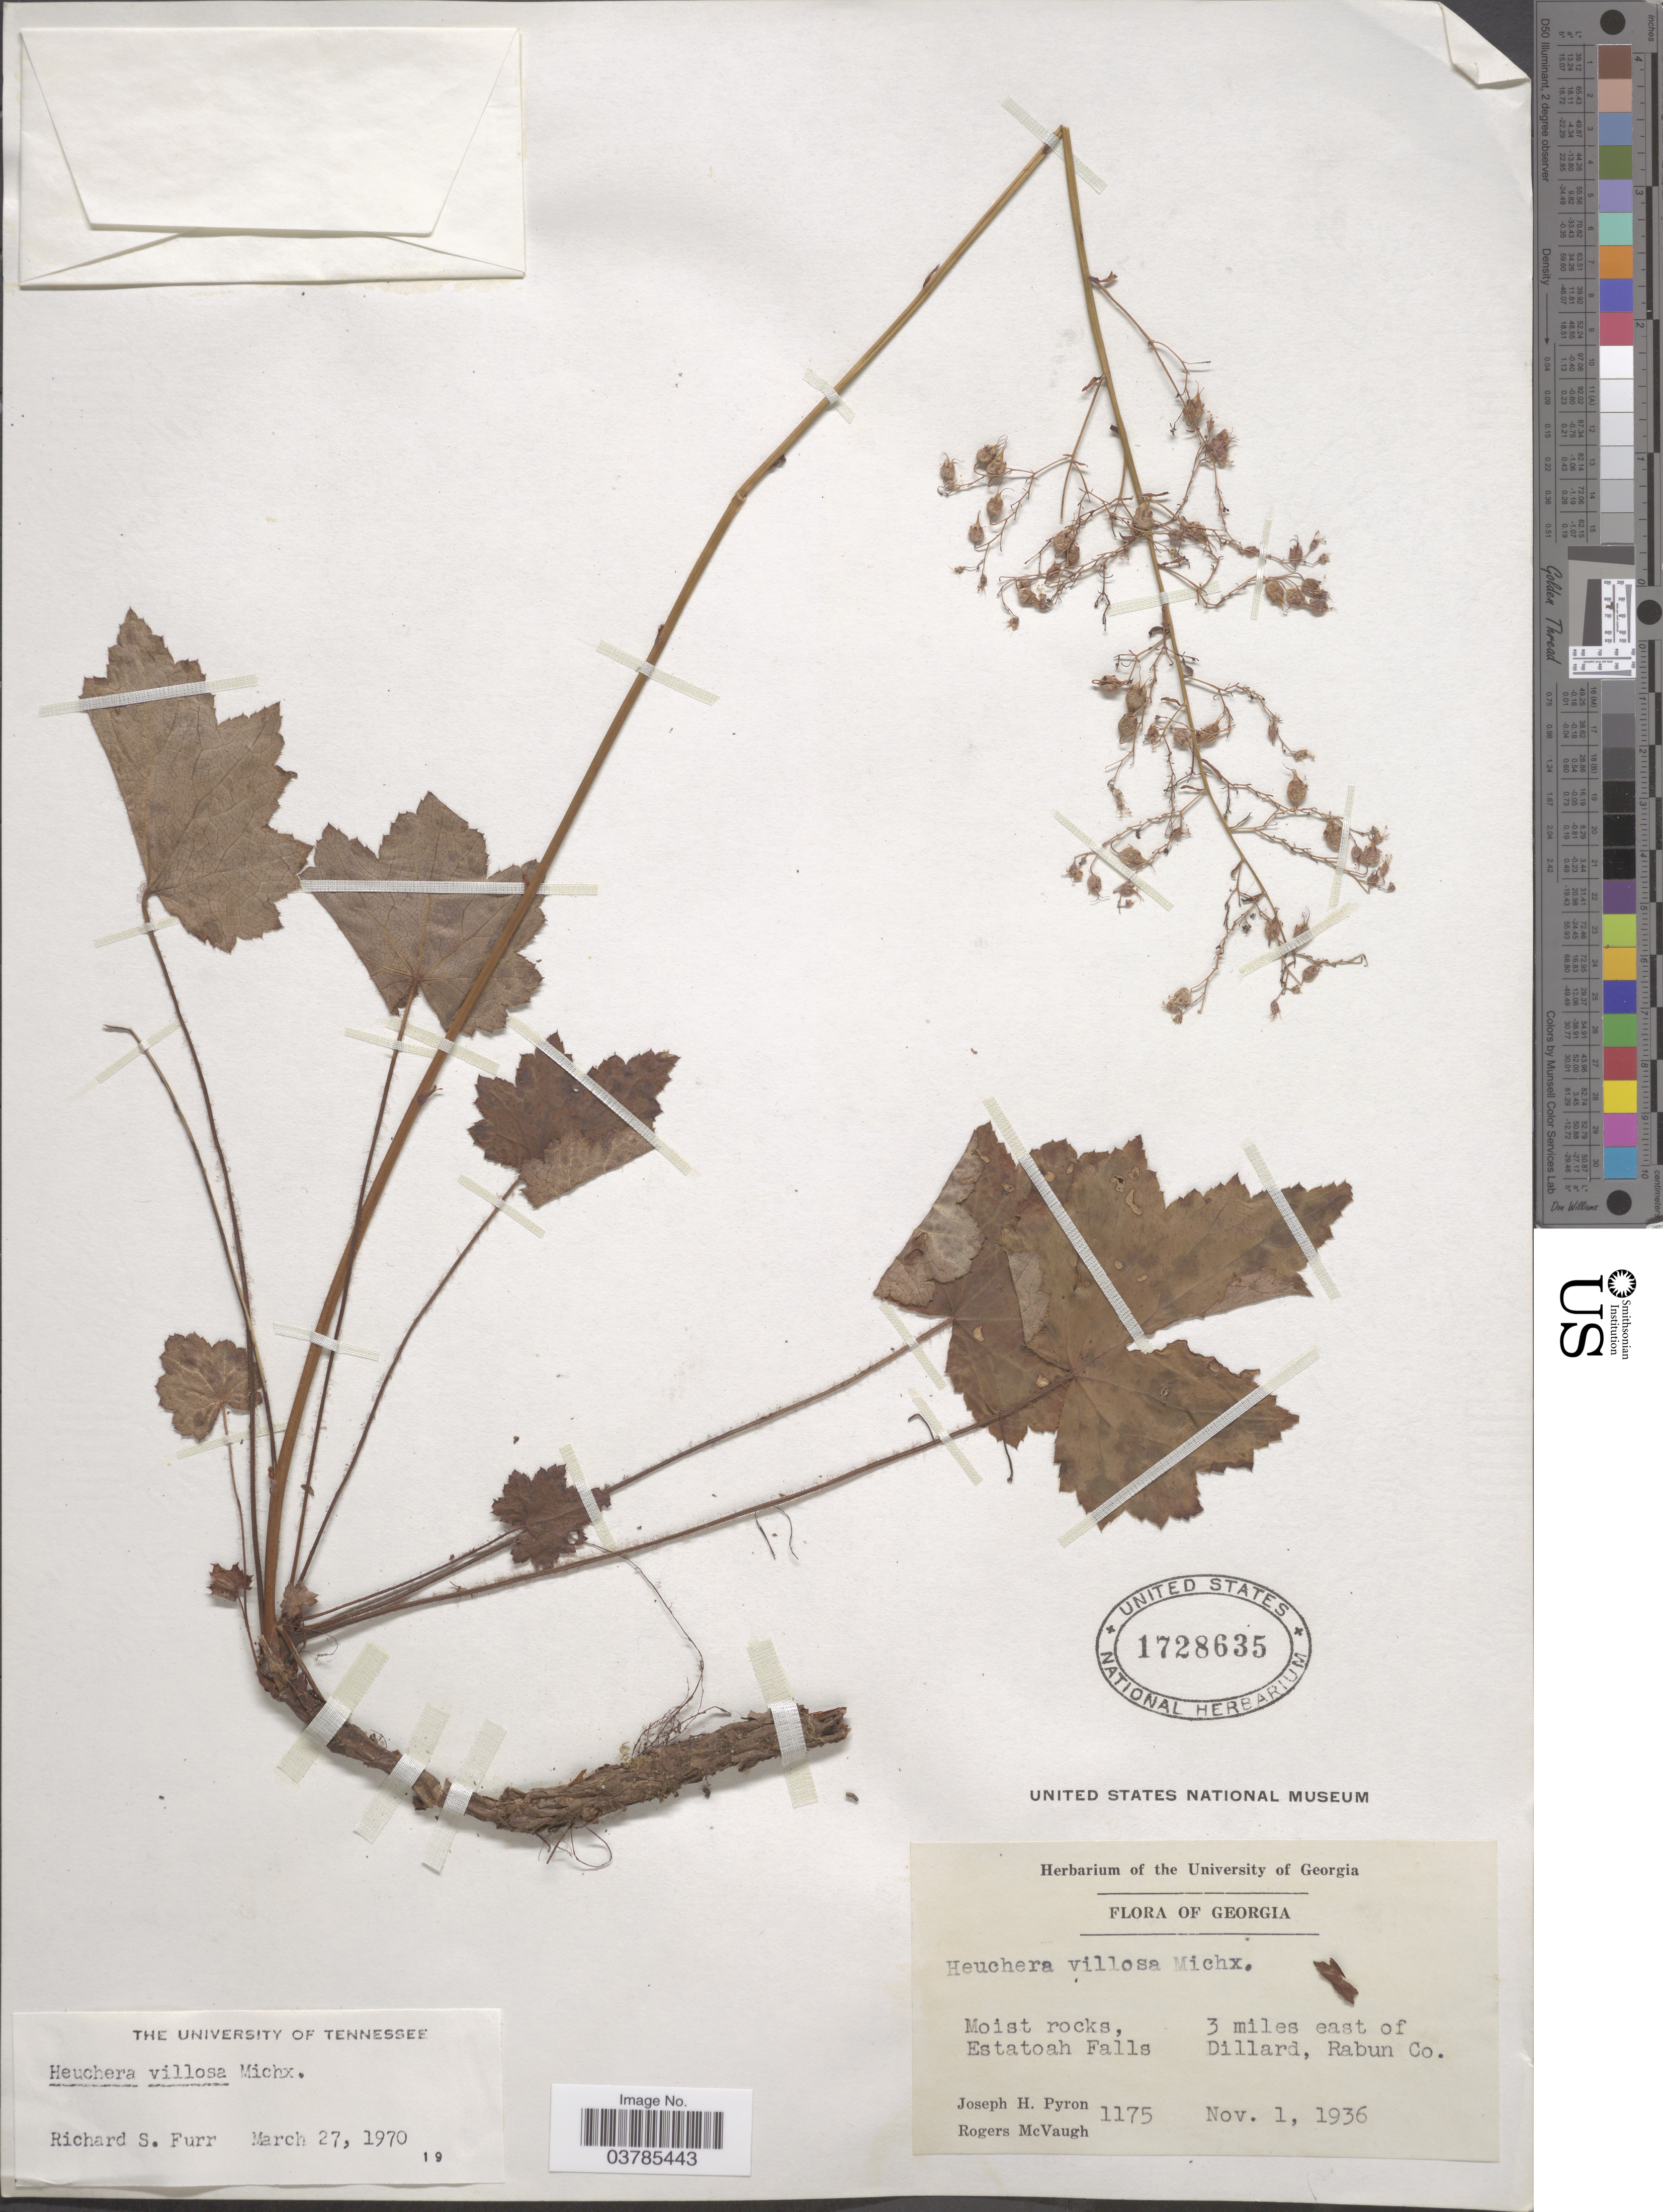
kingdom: Plantae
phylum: Tracheophyta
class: Magnoliopsida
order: Saxifragales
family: Saxifragaceae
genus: Heuchera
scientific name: Heuchera villosa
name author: Michx.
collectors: J. H. Pyron & R. McVaugh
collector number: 1175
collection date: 1936-11-01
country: United States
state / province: Georgia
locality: Estatoah Falls. 3 miles east of Dillard, Rabun Co.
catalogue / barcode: US 1728635